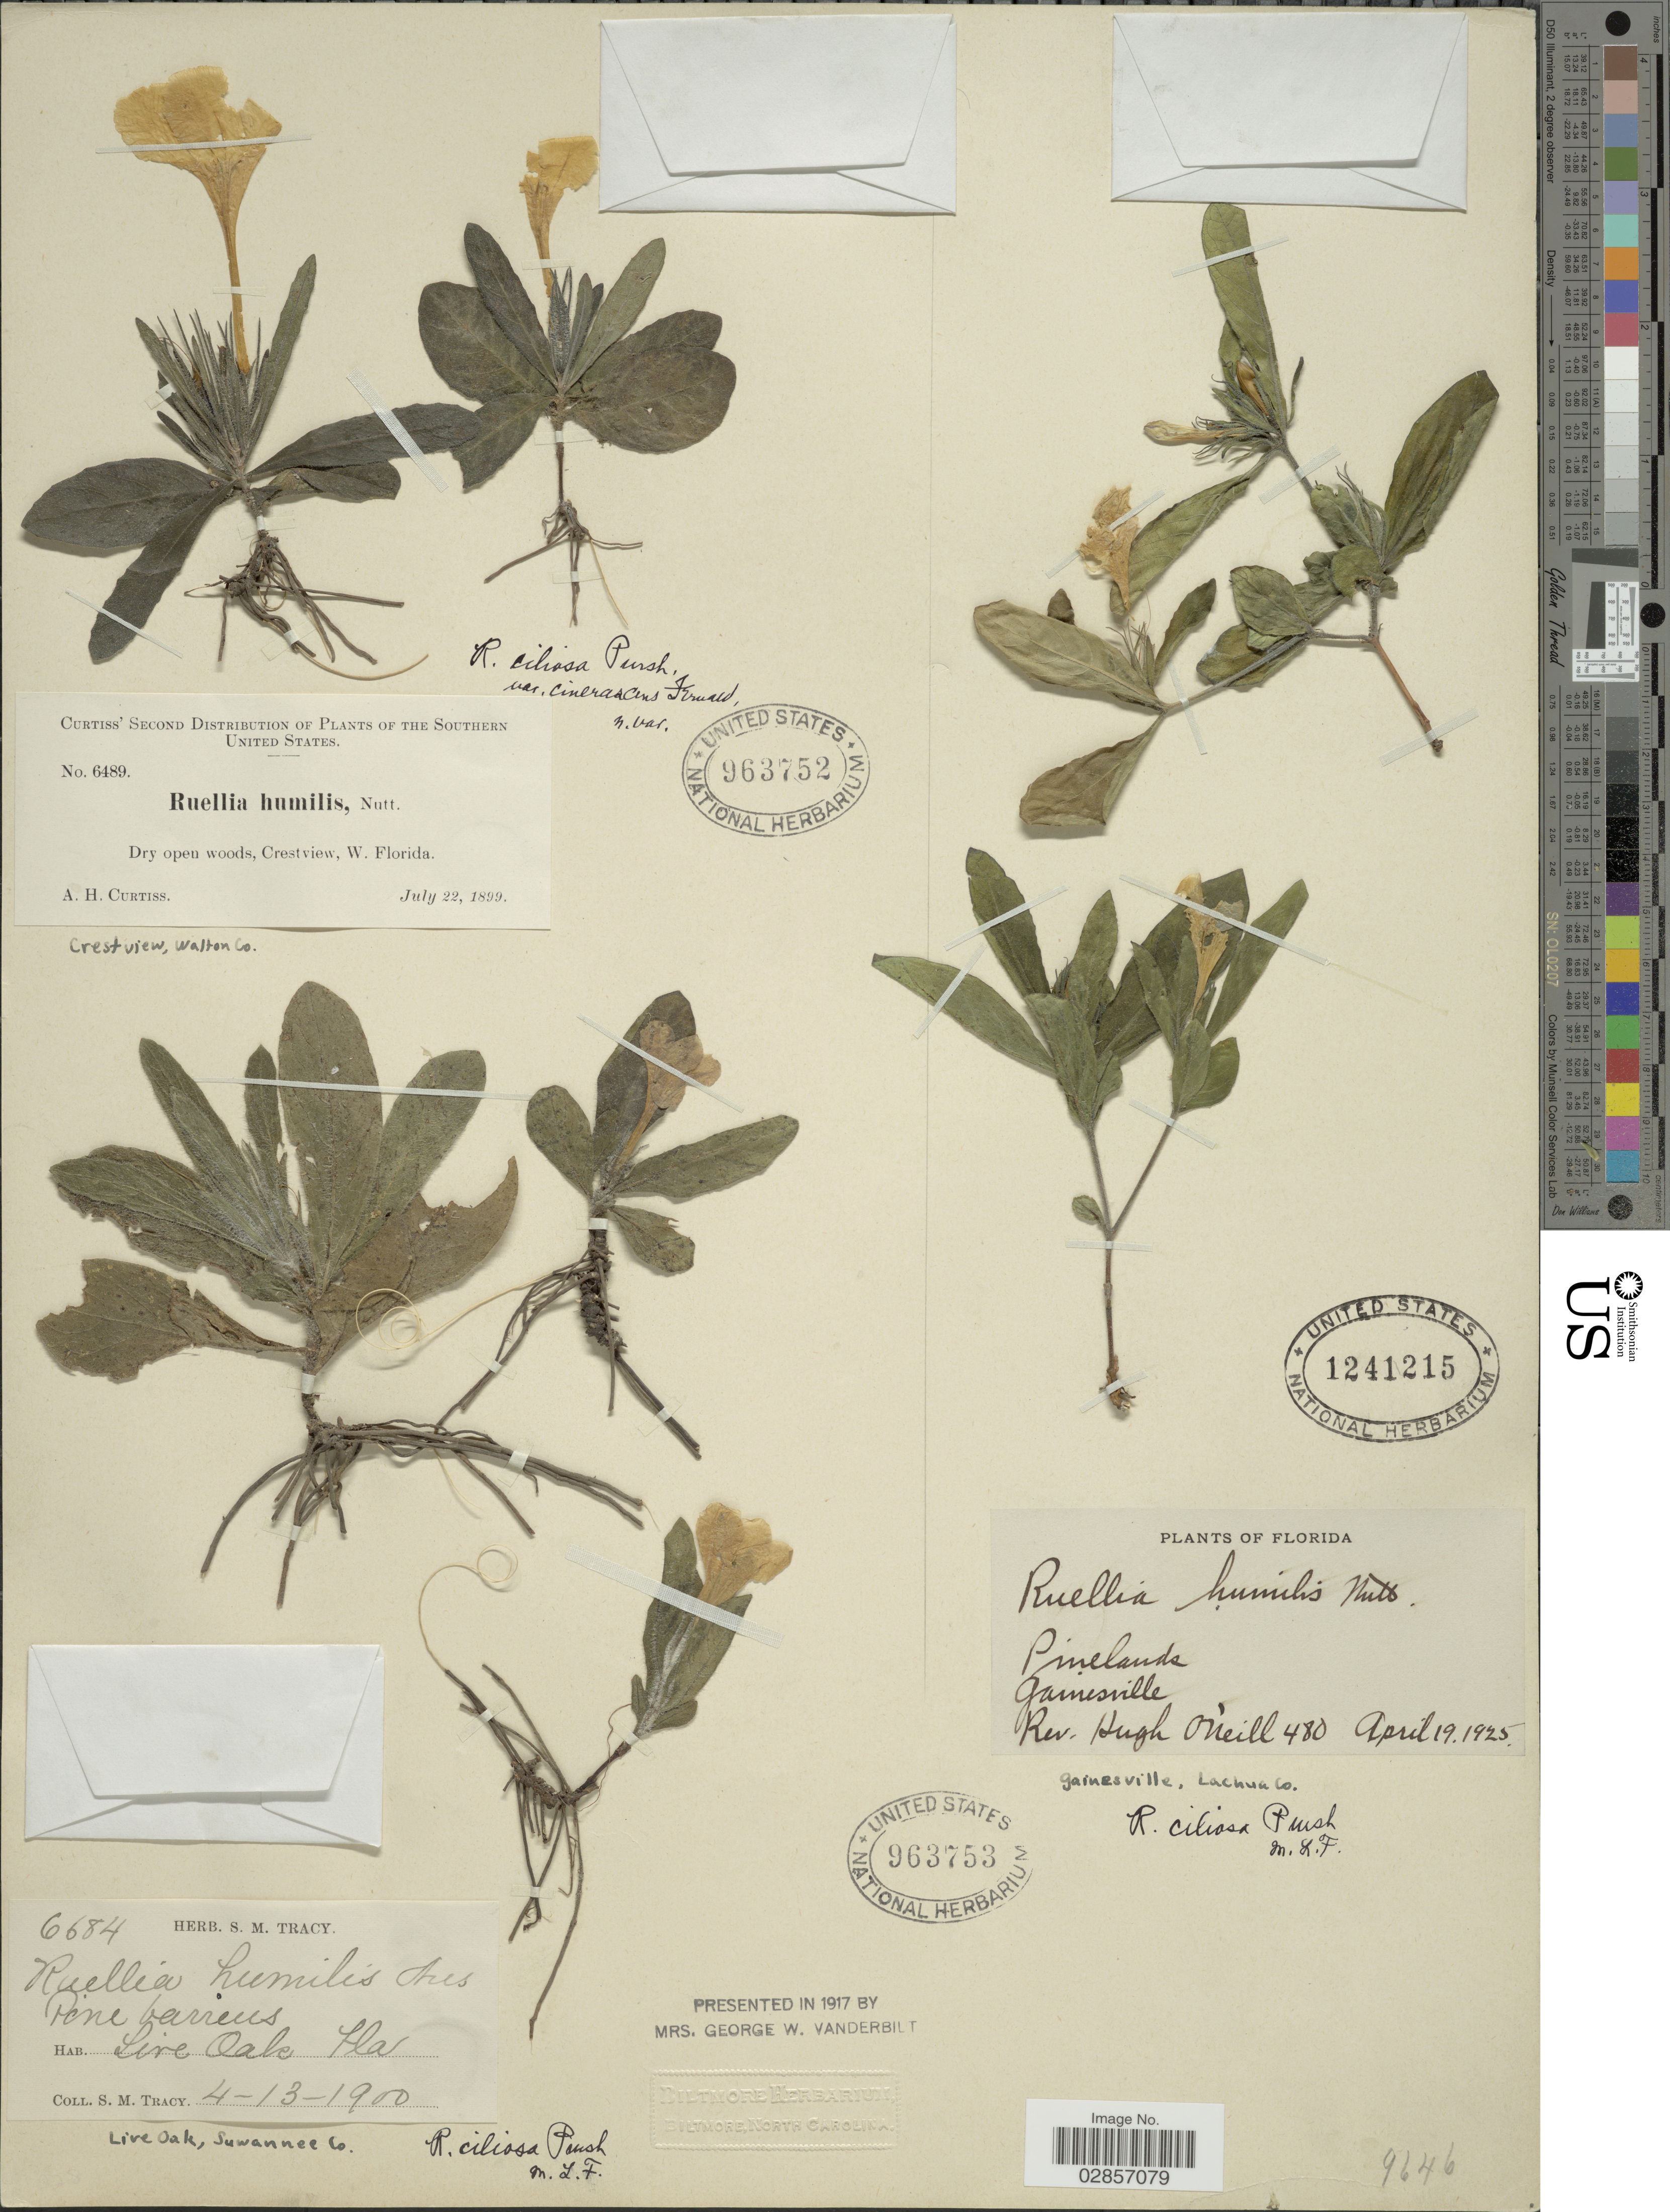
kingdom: Plantae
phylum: Tracheophyta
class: Magnoliopsida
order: Lamiales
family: Acanthaceae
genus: Ruellia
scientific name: Ruellia ciliosa var. cinerascens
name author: Fernald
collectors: S. M. Tracy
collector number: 6684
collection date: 1900-04-13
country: United States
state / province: Florida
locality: Pine barrens, Live Oak, Fla. Suwannee Co.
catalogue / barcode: US 963753-2